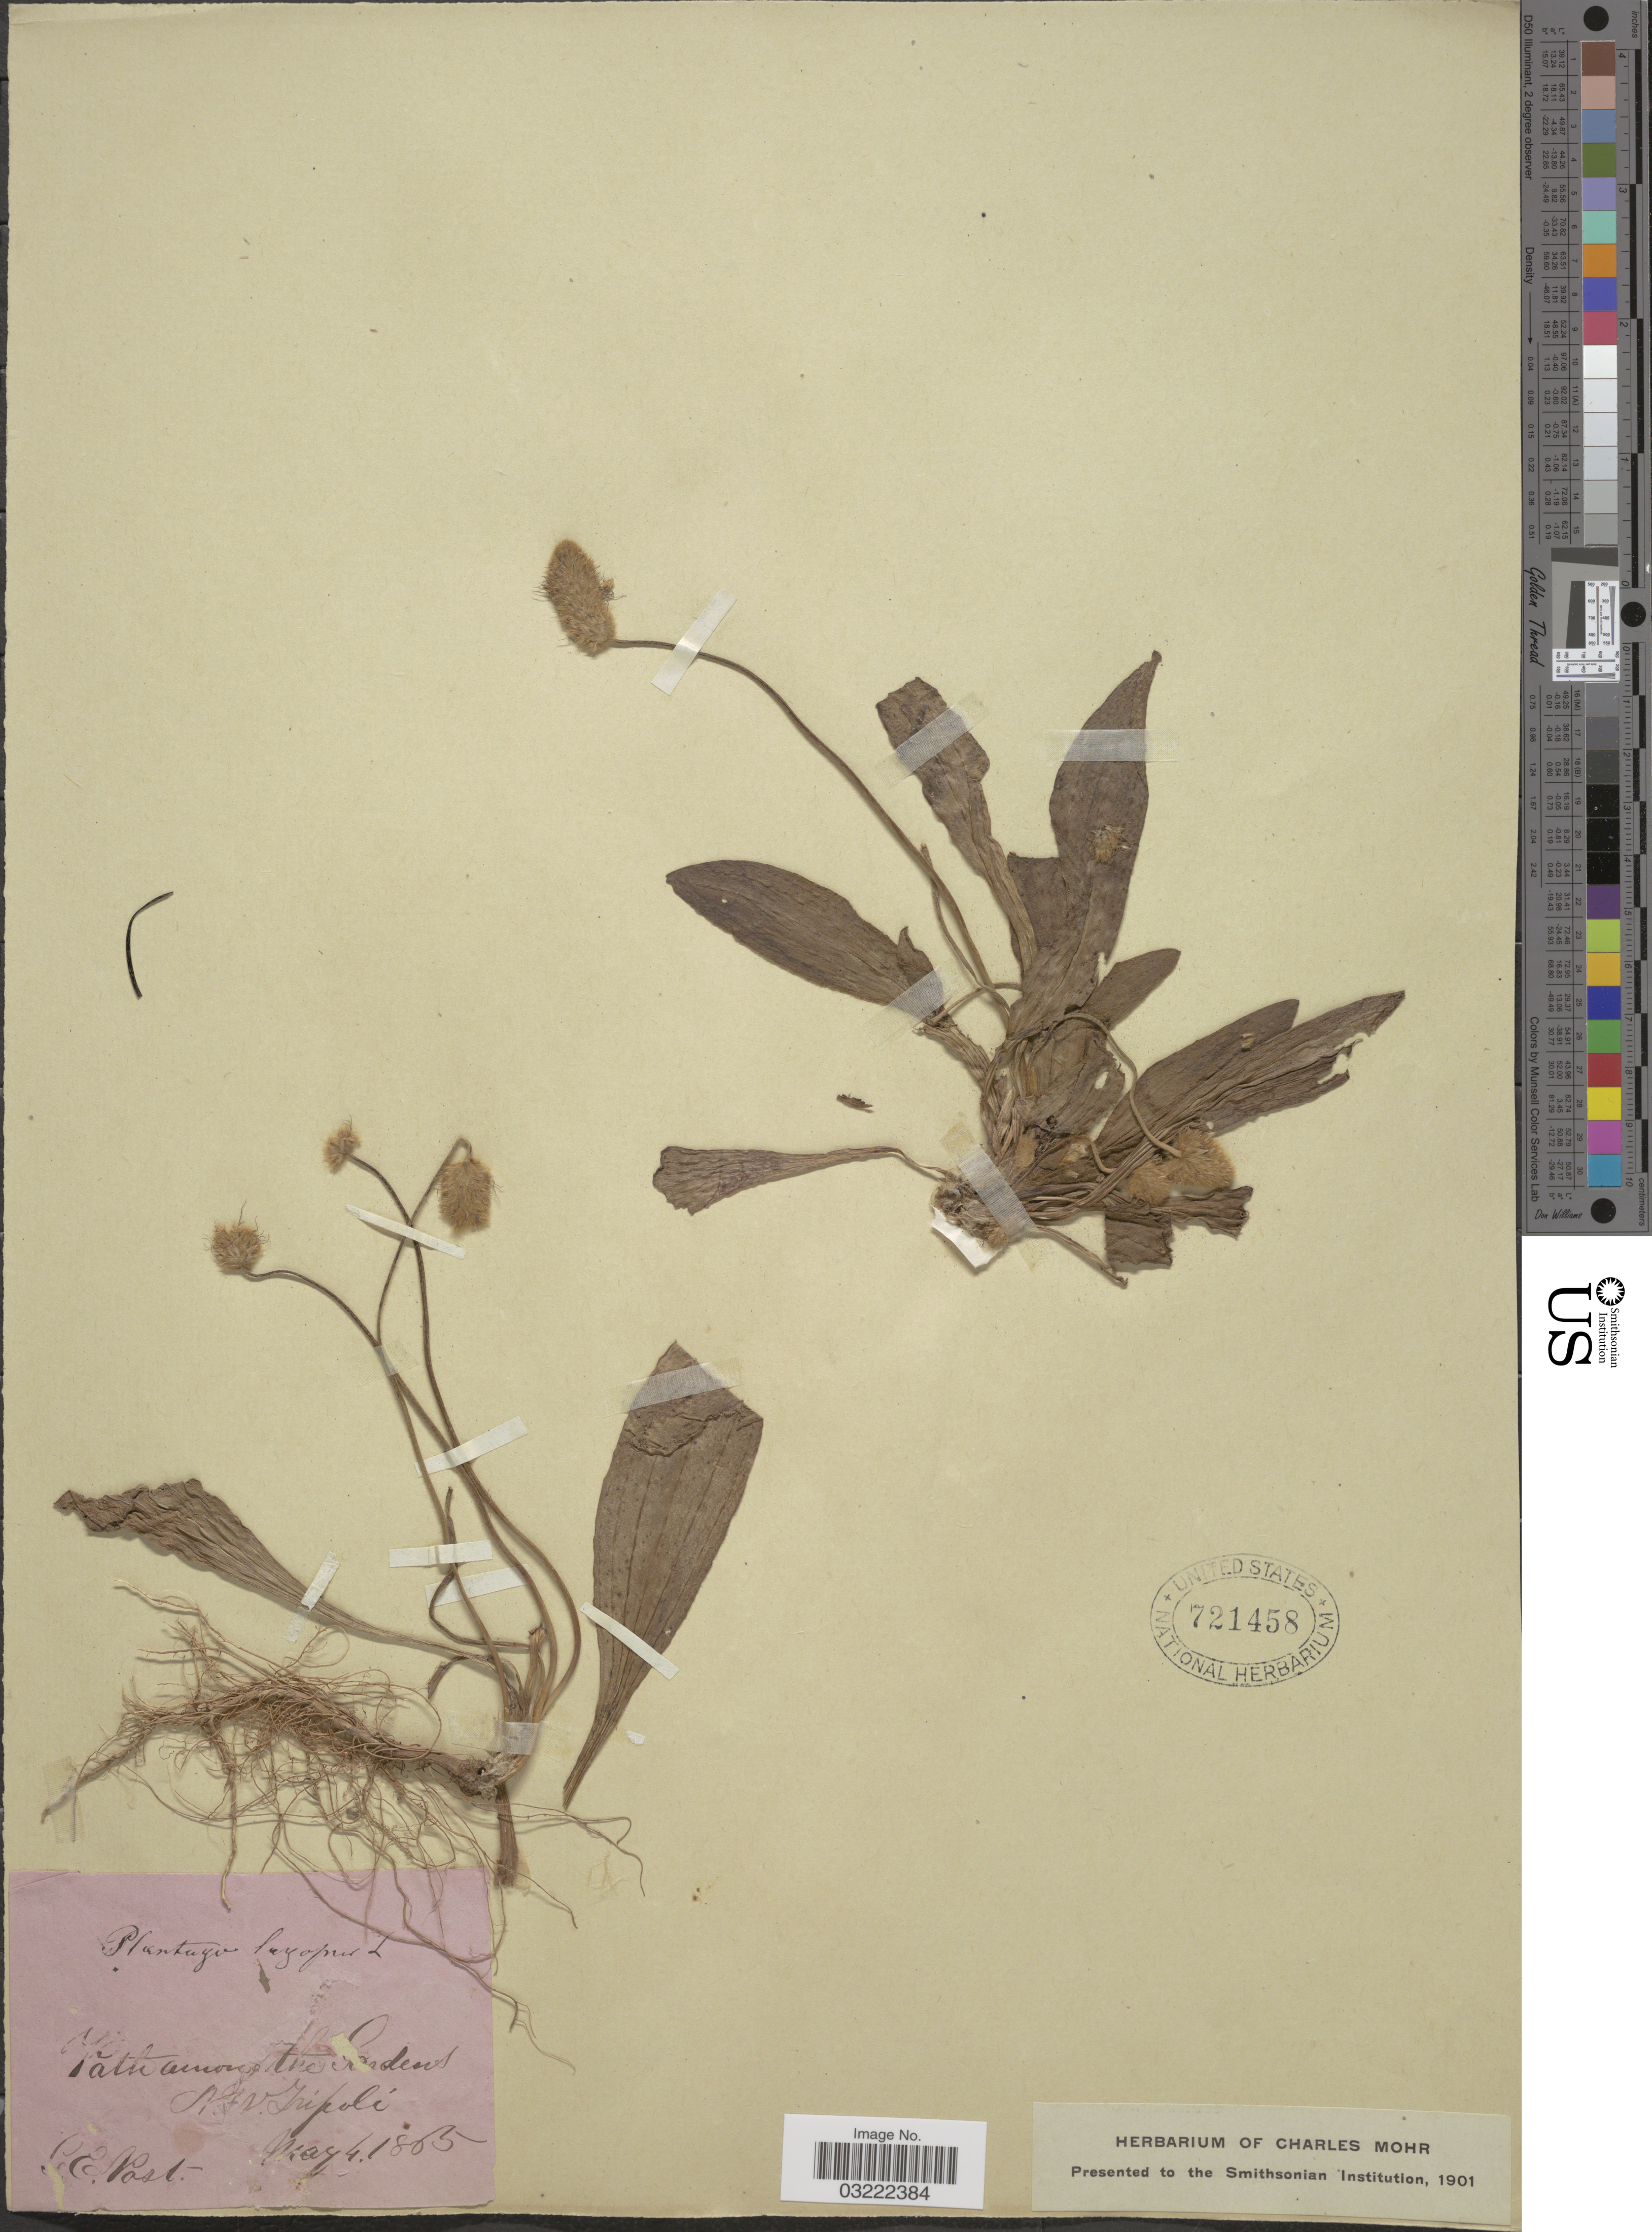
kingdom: Plantae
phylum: Tracheophyta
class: Magnoliopsida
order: Lamiales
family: Plantaginaceae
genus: Plantago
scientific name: Plantago lagopus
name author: L.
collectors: G. E. Post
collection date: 1865-05-04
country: Lebanon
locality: Path among the Gardens [illegible text] Tripoli.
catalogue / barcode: US 721458